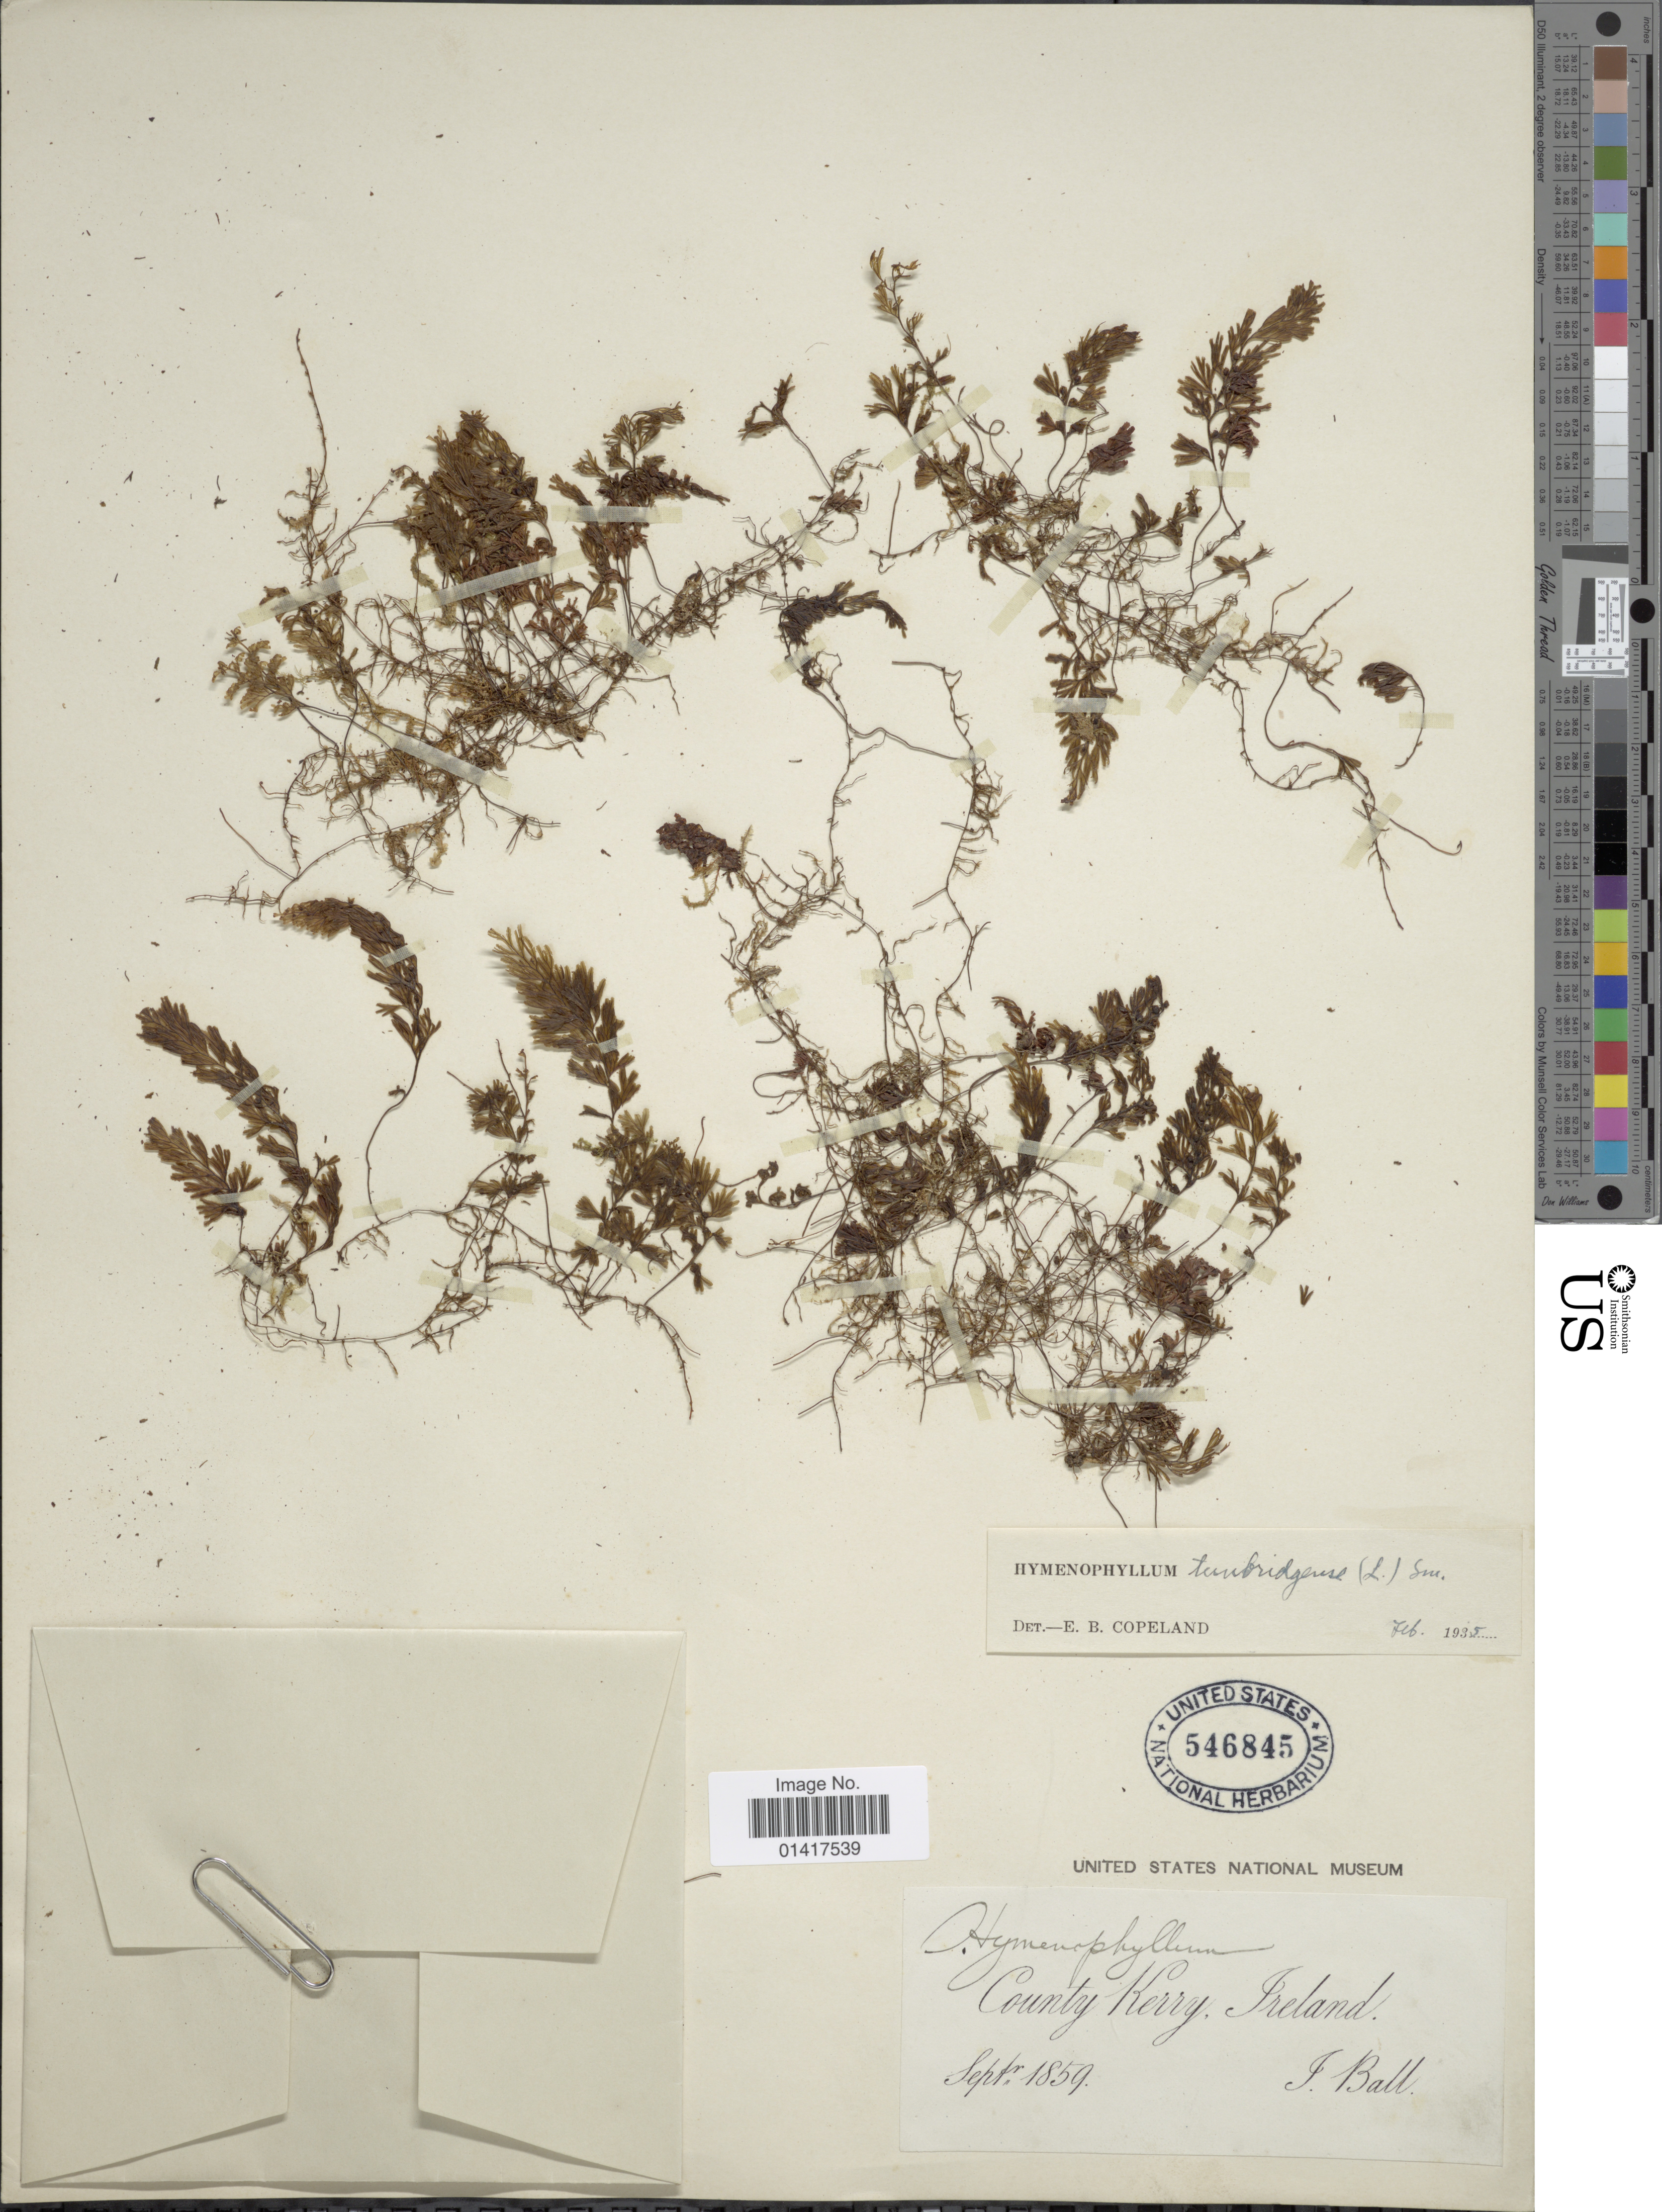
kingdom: Plantae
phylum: Tracheophyta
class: Polypodiopsida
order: Hymenophyllales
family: Hymenophyllaceae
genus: Hymenophyllum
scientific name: Hymenophyllum tunbrigense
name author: (L.) Small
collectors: J. Ball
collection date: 1859-09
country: Ireland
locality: County Kerry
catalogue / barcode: US 546845